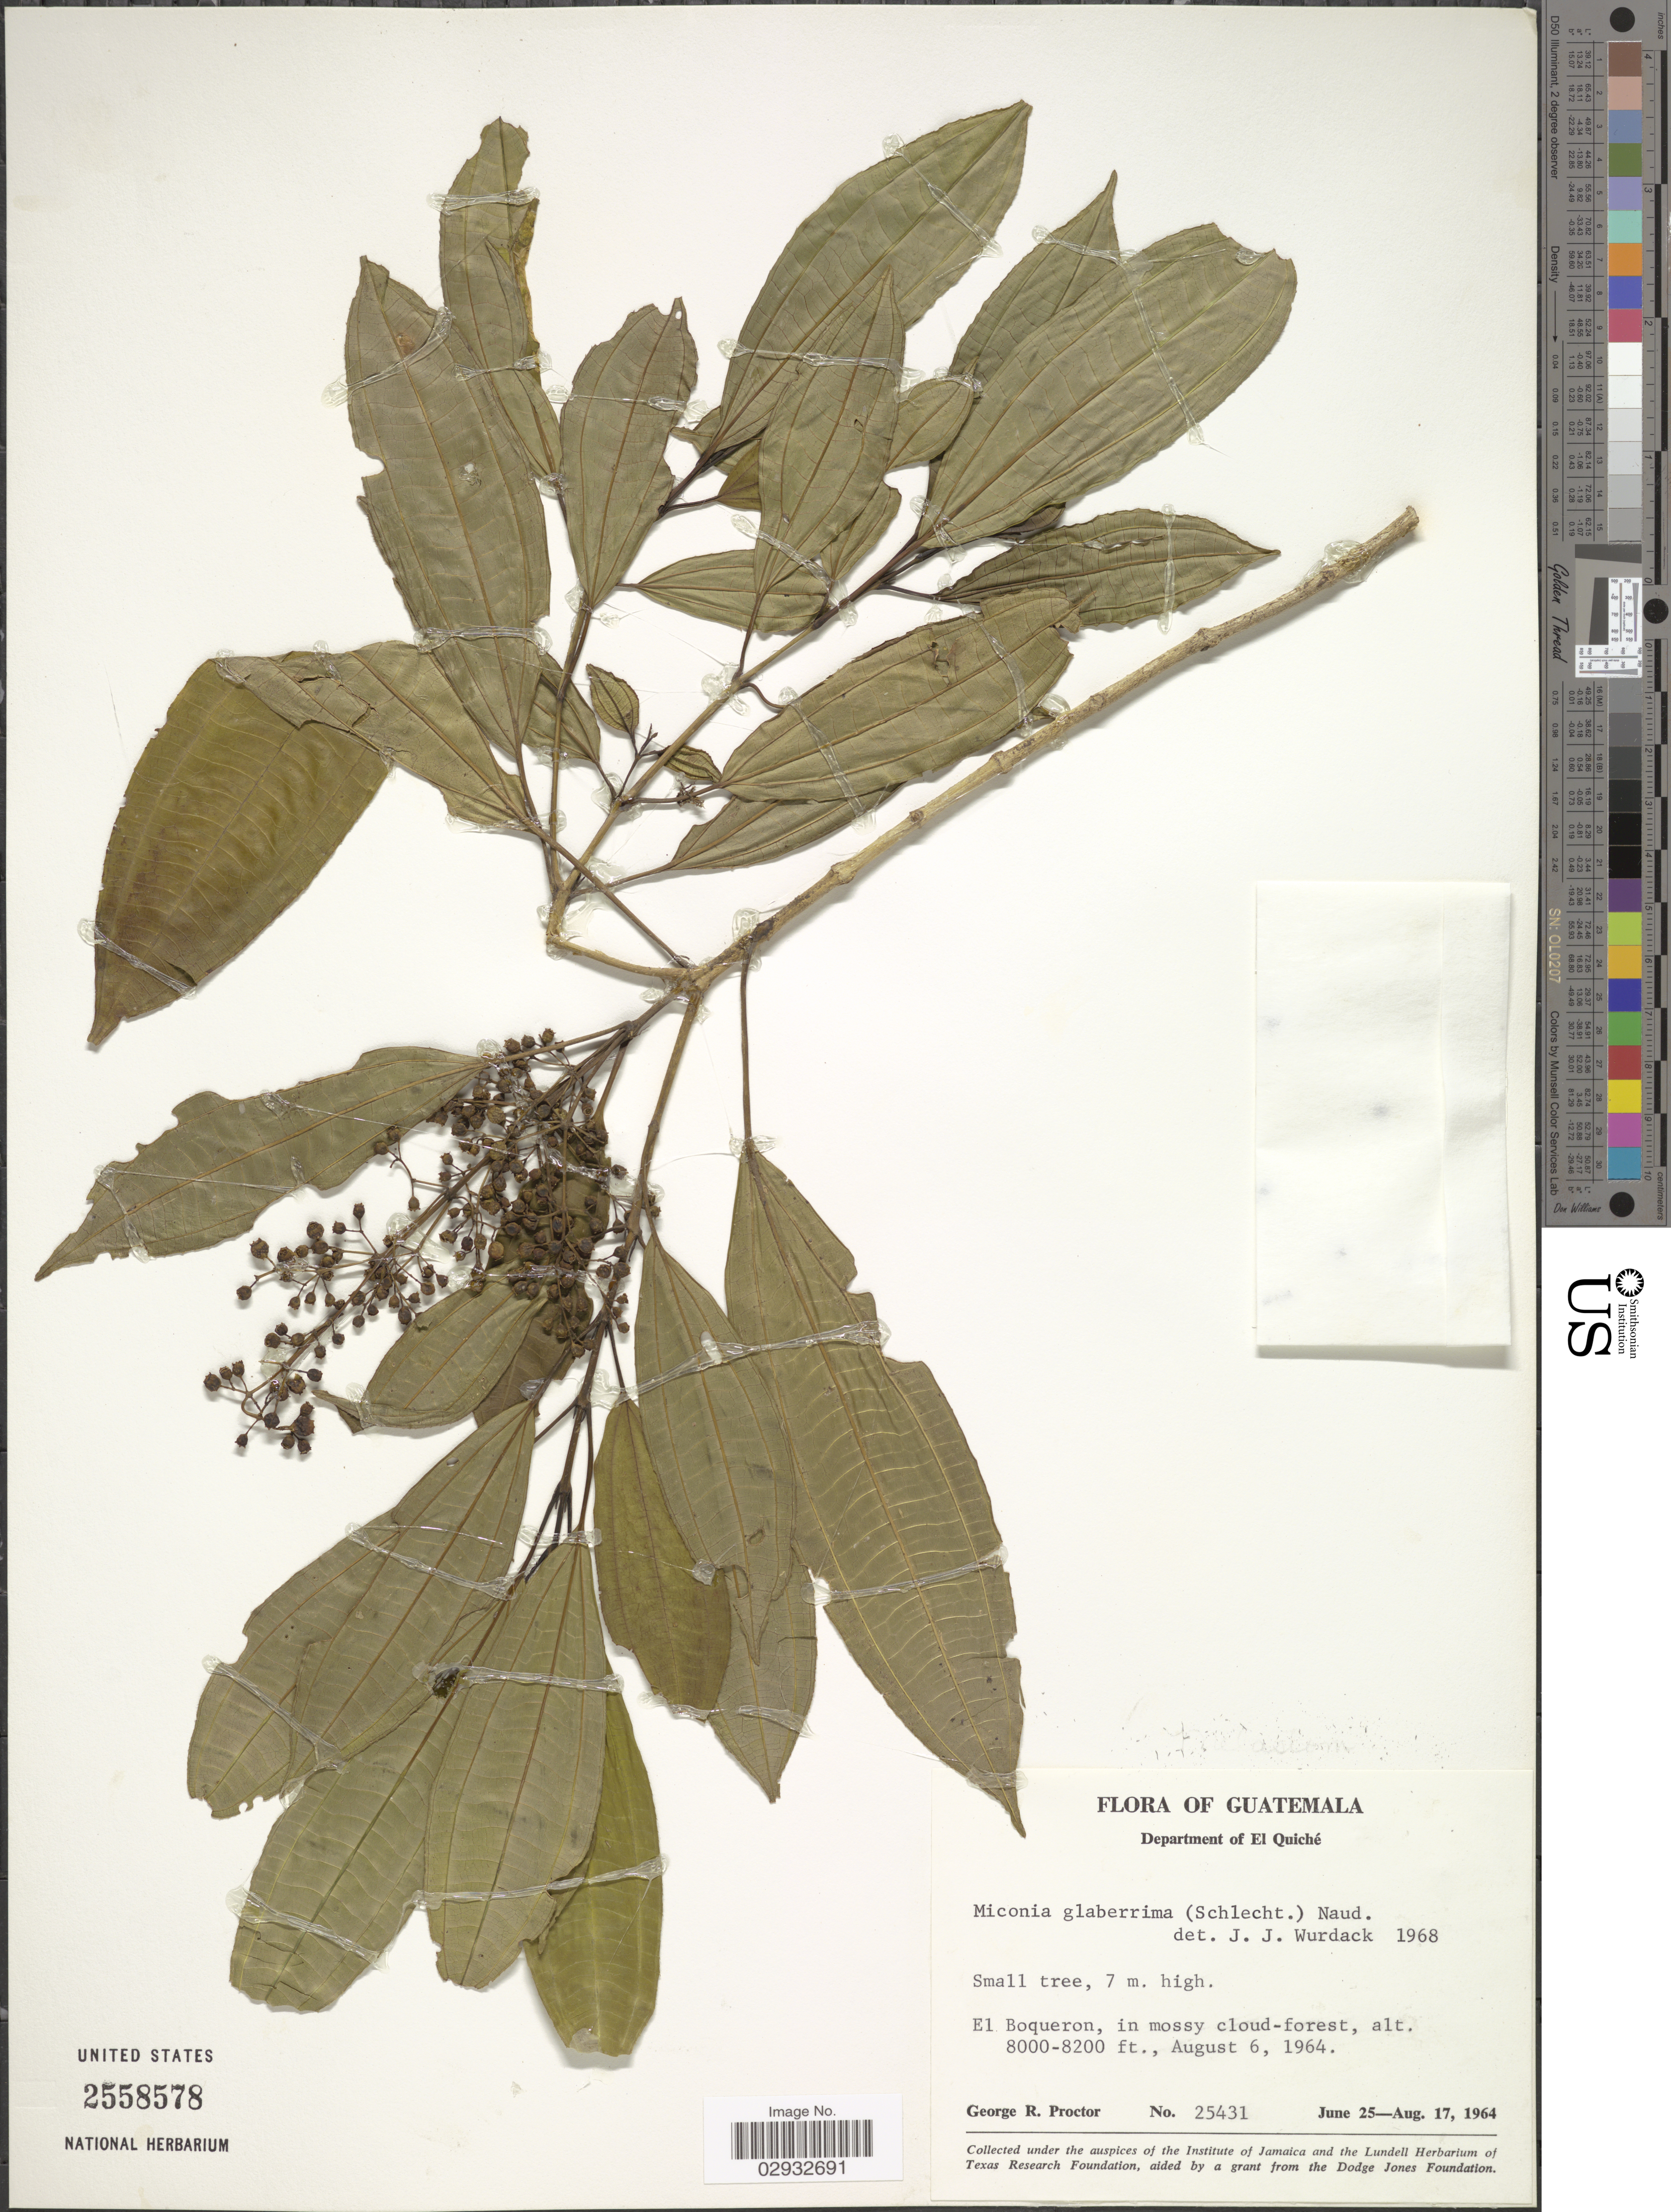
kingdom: Plantae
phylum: Tracheophyta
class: Magnoliopsida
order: Myrtales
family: Melastomataceae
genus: Miconia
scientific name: Miconia glaberrima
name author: (Schltdl.) Naudin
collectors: G. Proctor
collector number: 25431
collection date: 1964-06-25/1964-08-17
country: Guatemala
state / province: El Quiché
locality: Department of El Quiché. El Boqueron.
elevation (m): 2438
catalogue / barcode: US 2558578